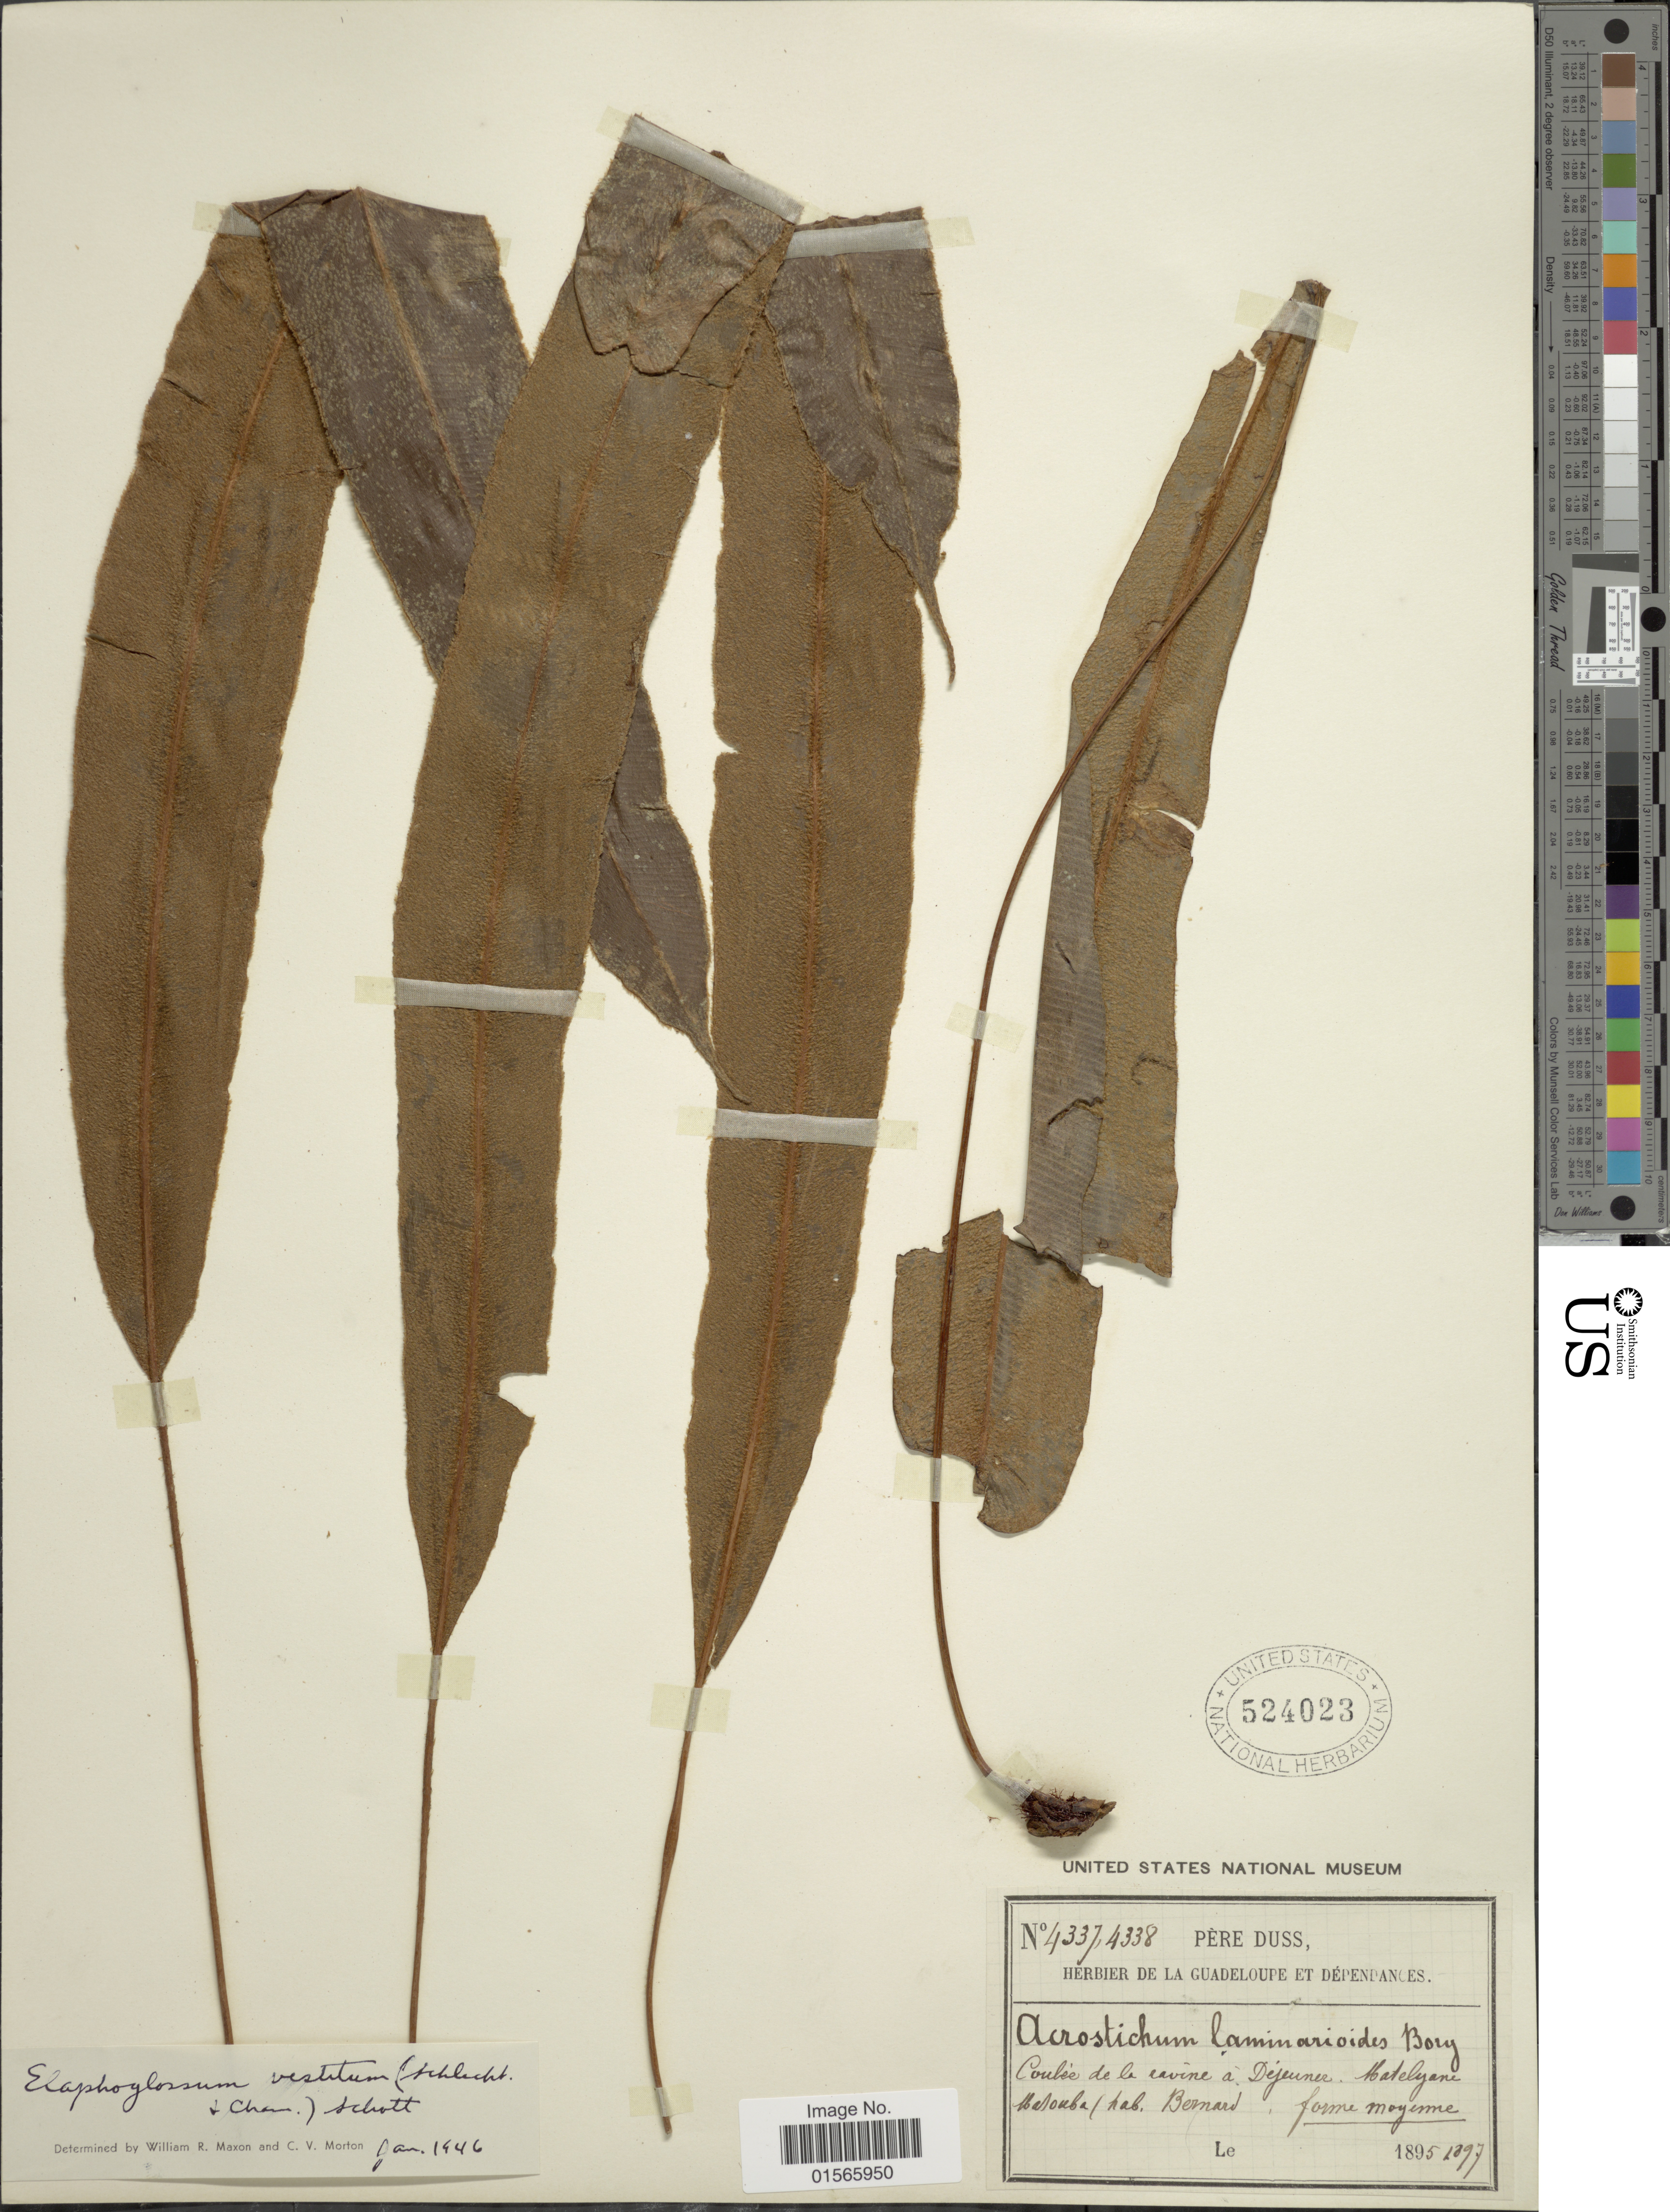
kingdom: Plantae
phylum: Tracheophyta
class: Polypodiopsida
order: Polypodiales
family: Dryopteridaceae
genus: Elaphoglossum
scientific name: Elaphoglossum vestitum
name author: (Schltdl. & Cham.) Schott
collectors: Père Duss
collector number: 4337/4338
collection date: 1895/1897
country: Guadeloupe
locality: Coulcé de la ravine a Dejeuner, Matelyane Matouba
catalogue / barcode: US 524023